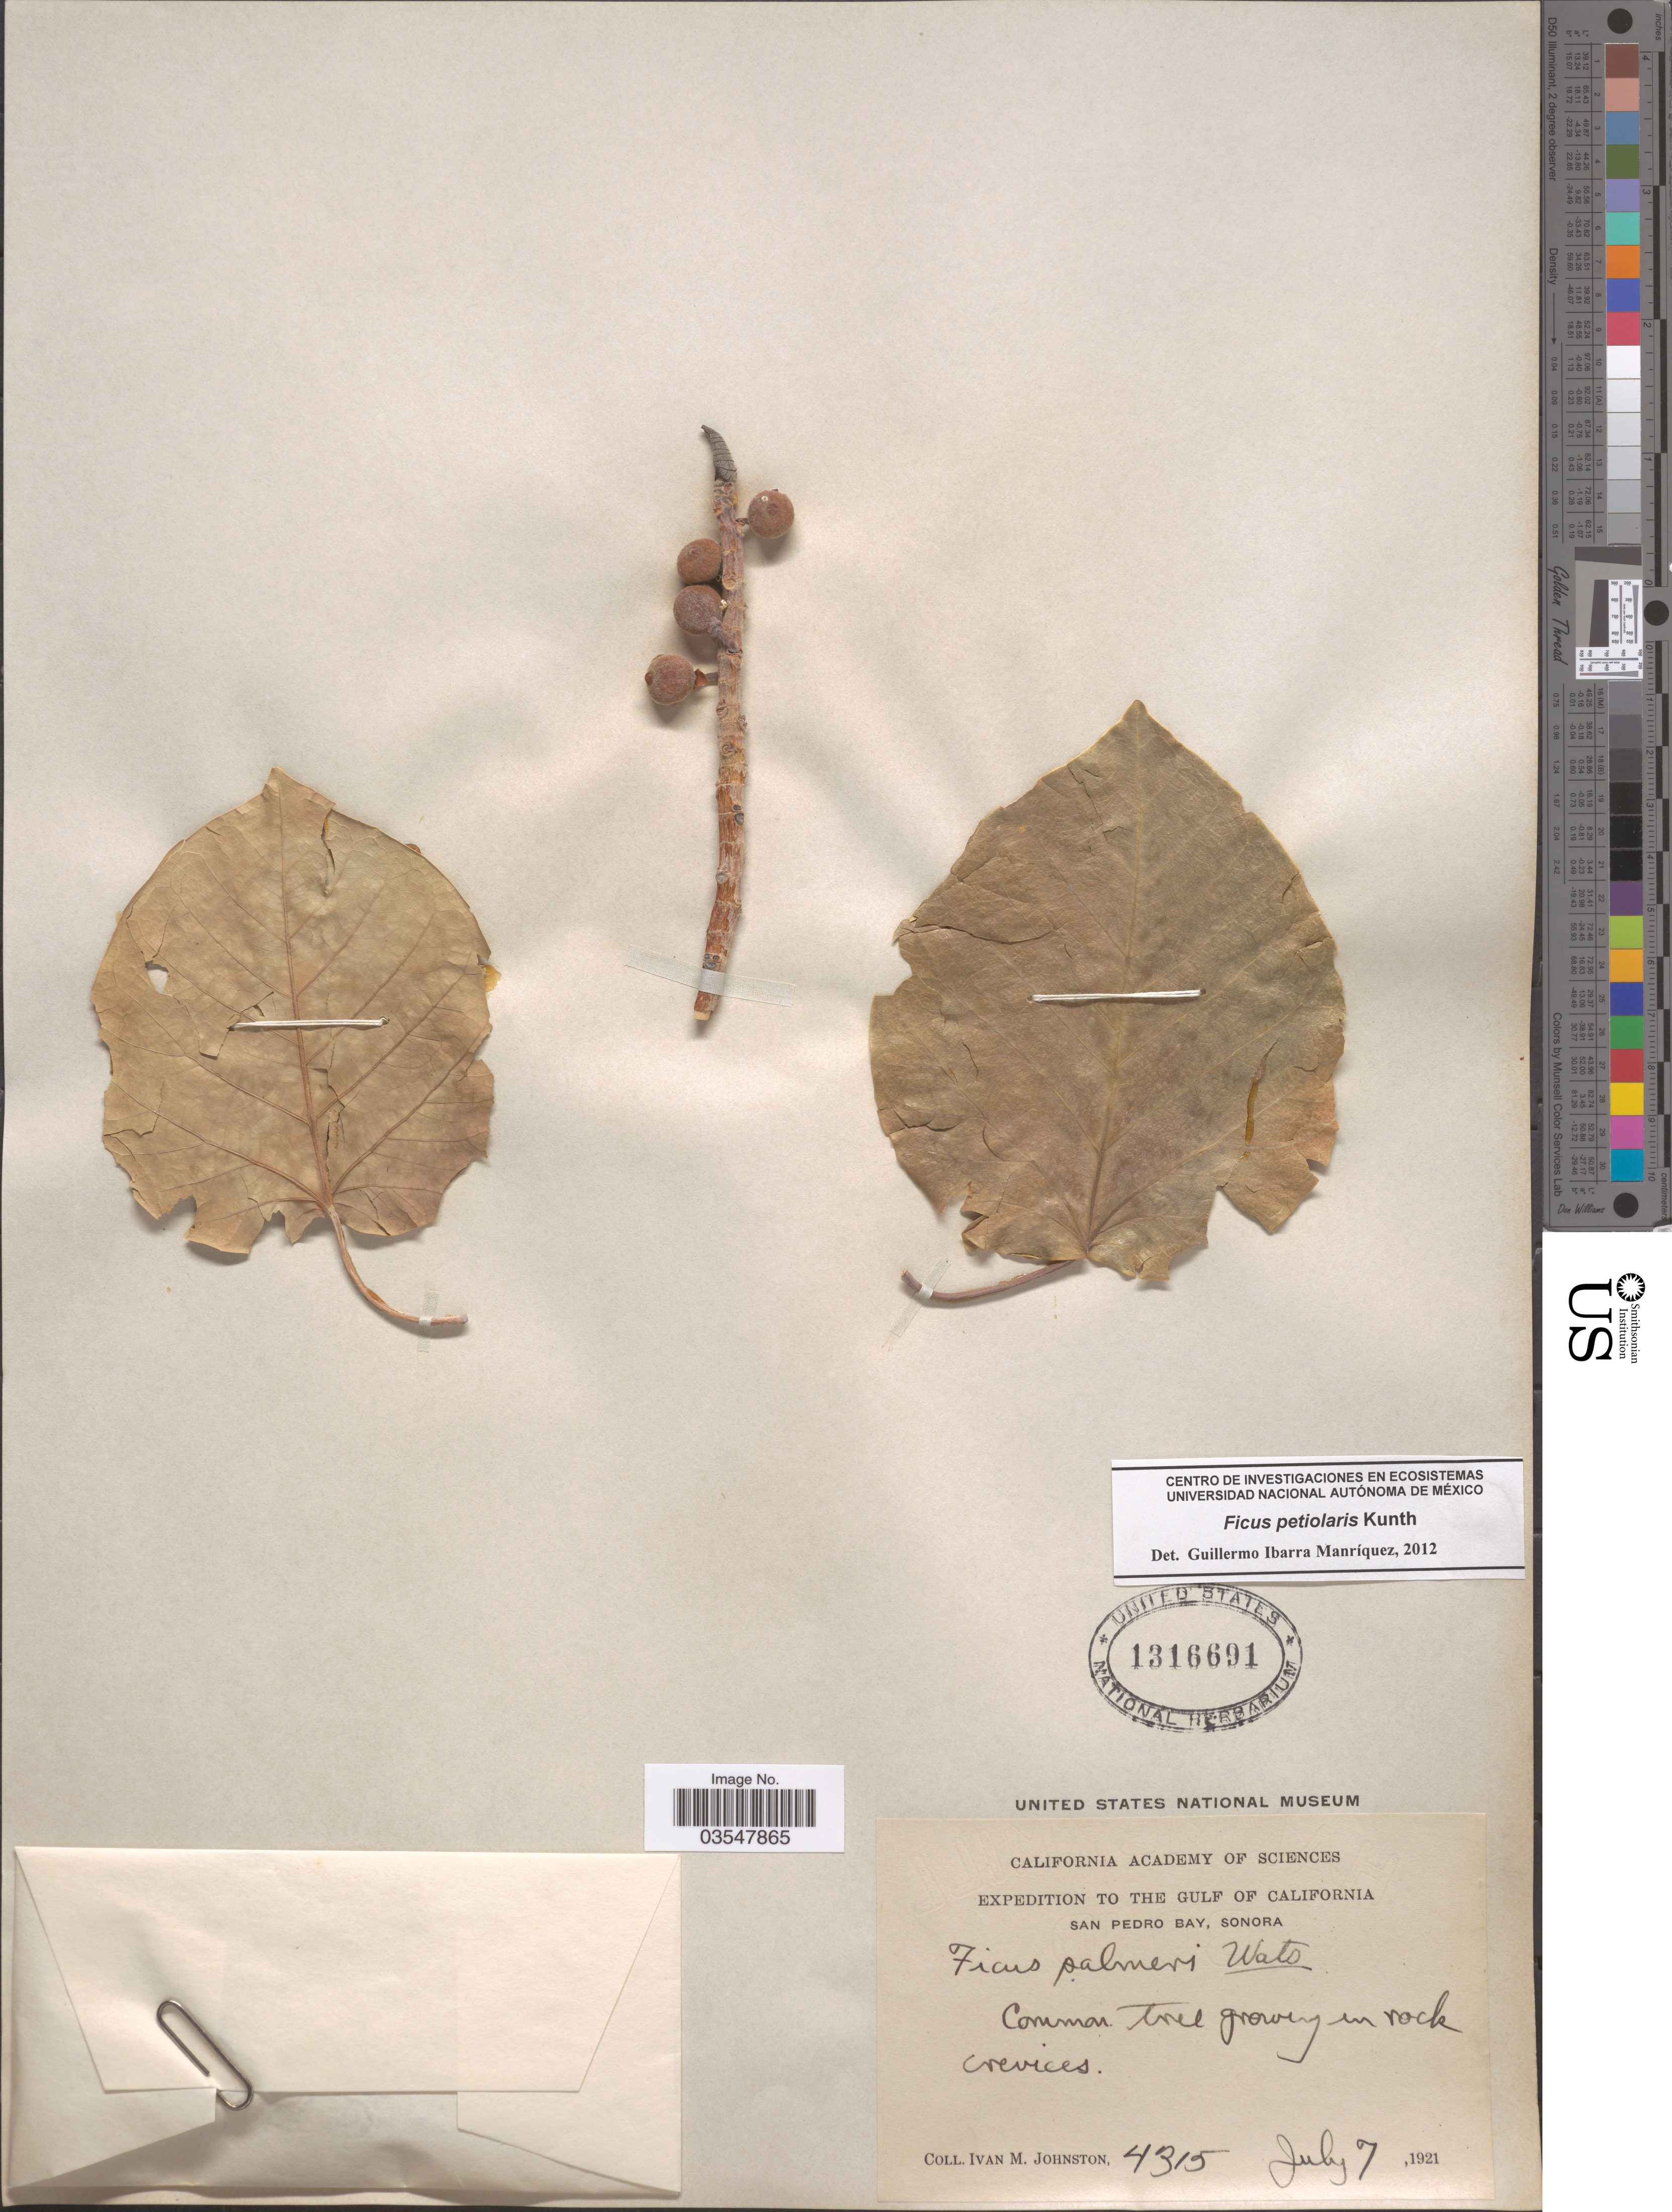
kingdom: Plantae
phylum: Tracheophyta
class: Magnoliopsida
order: Rosales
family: Moraceae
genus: Ficus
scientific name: Ficus petiolaris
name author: Kunth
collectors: I.M. Johnston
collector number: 4315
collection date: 1921-07-07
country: Mexico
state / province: Sonora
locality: The Gulf of California. San Pedro Bay.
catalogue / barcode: US 1316691